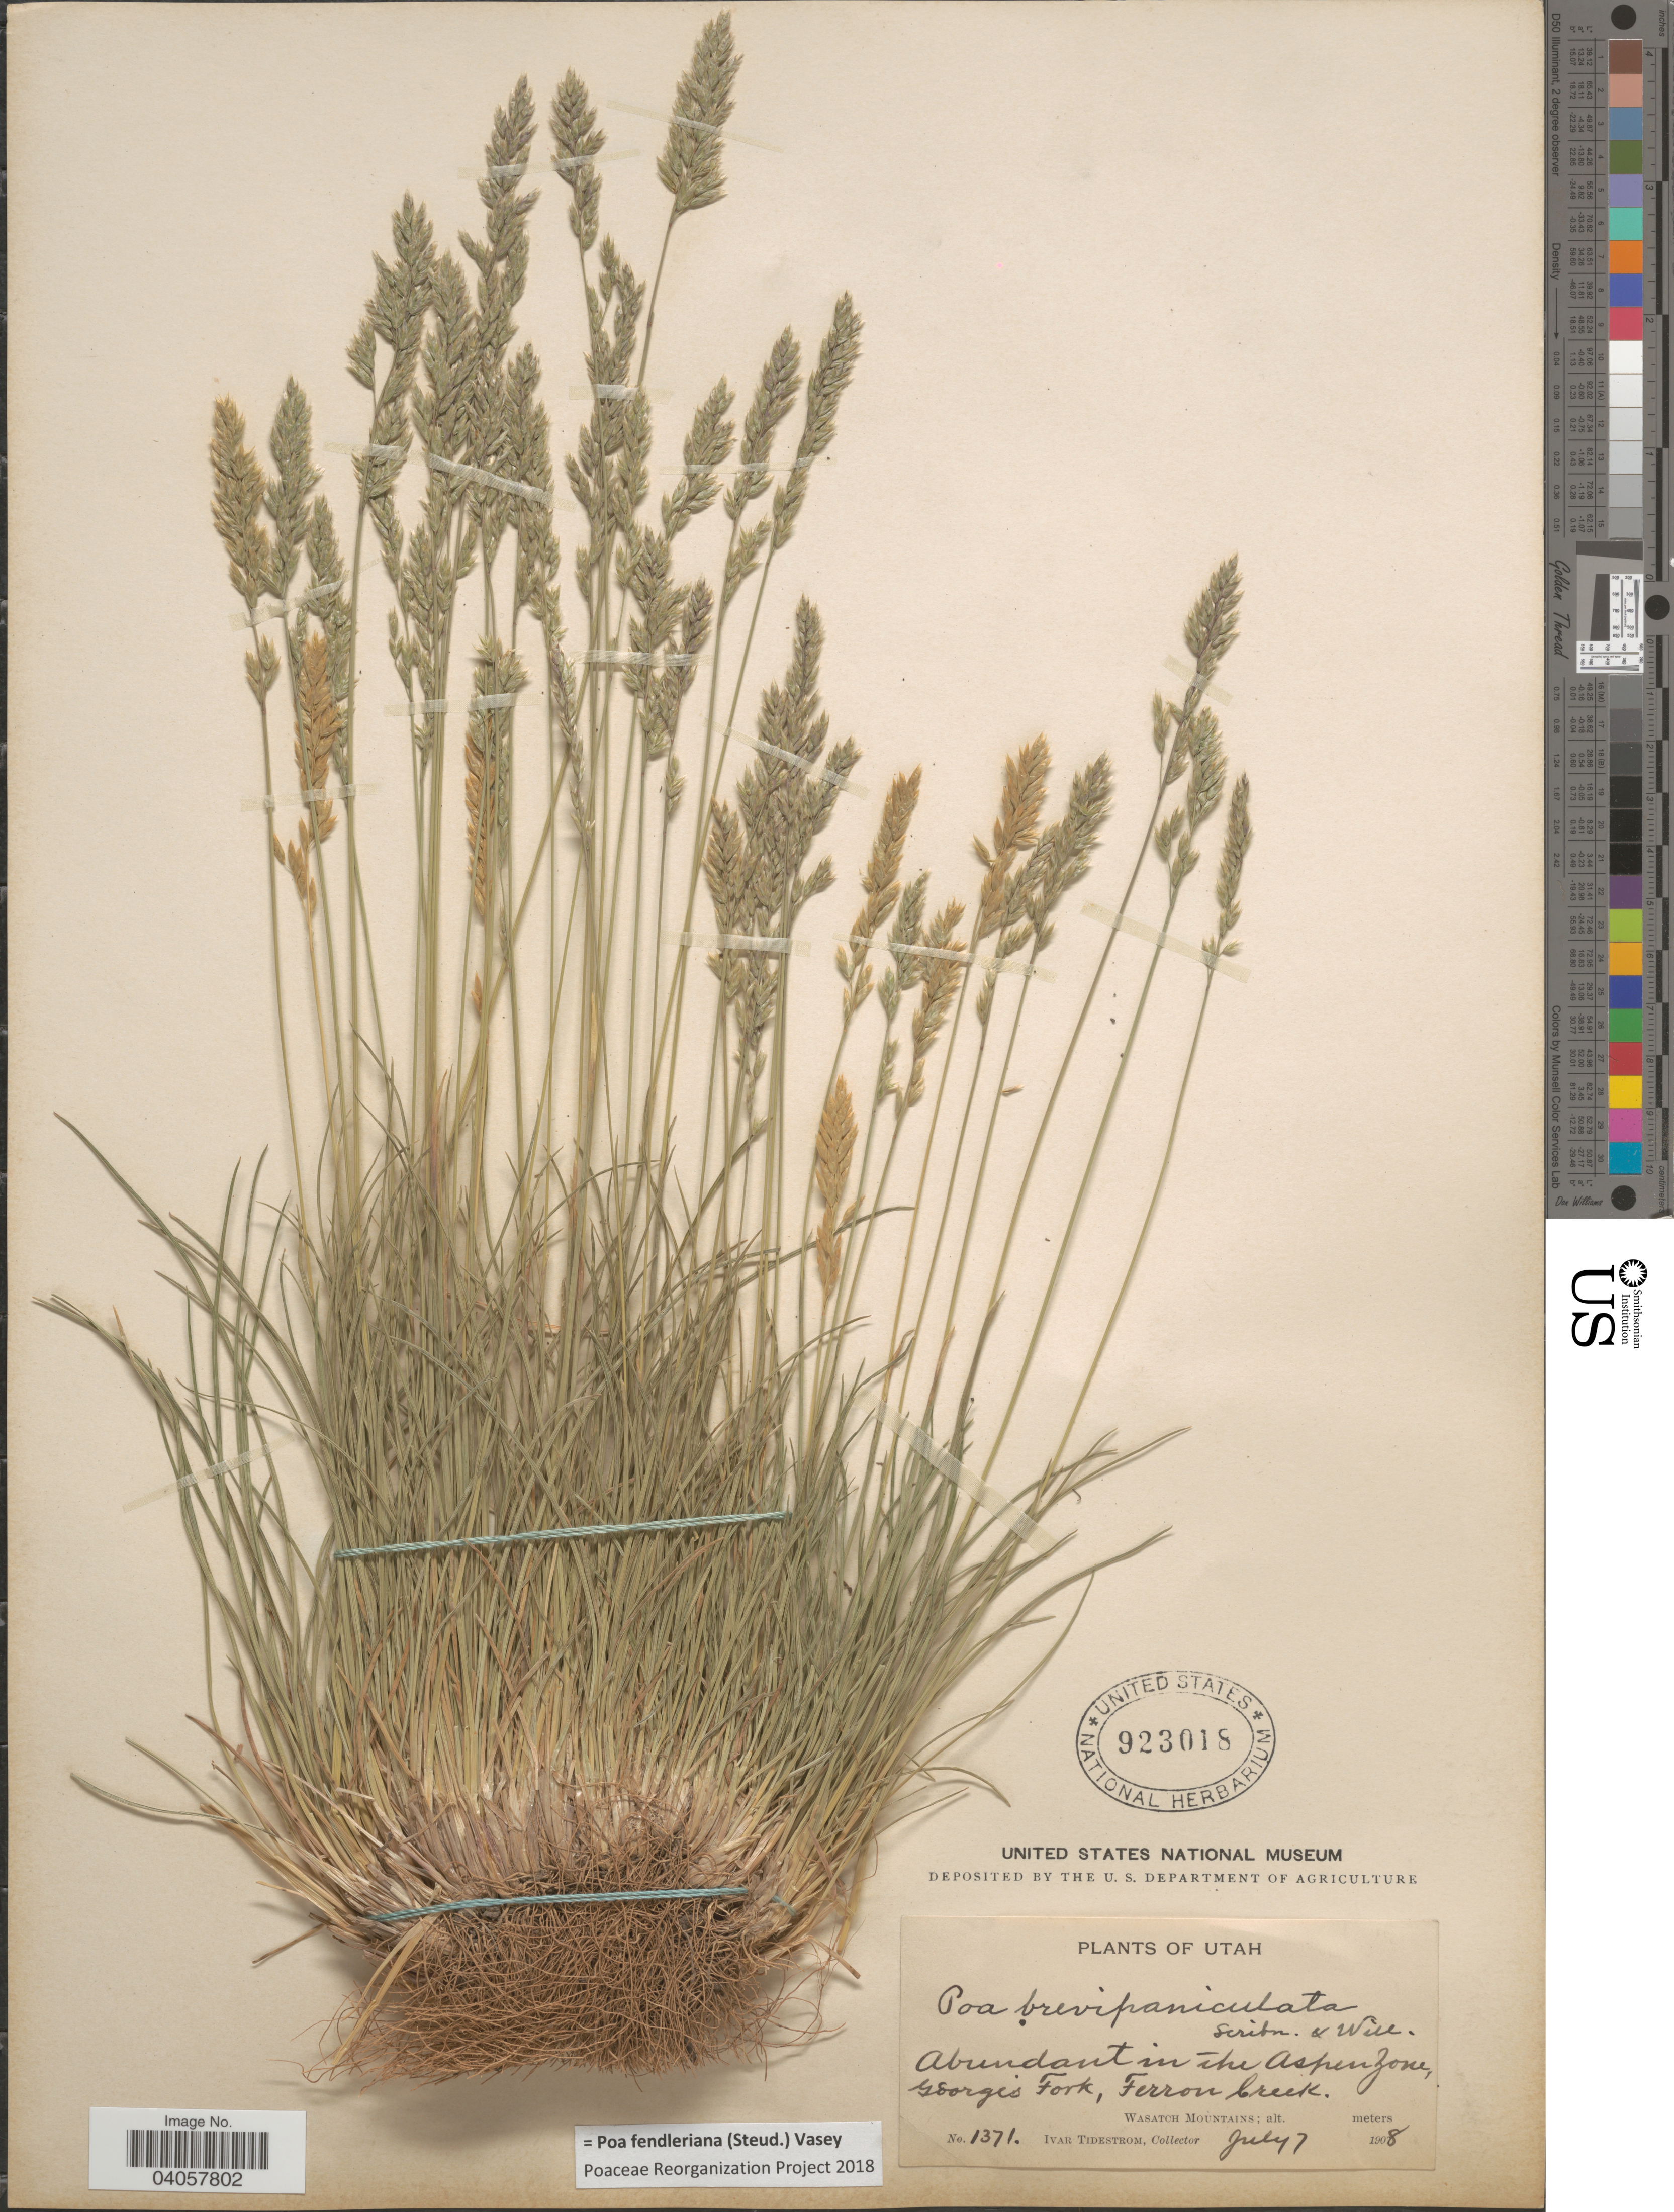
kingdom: Plantae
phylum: Tracheophyta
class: Liliopsida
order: Poales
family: Poaceae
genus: Poa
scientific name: Poa fendleriana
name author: (Steud.) Vasey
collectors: I. F. Tidestrom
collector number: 1371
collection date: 1908-07-07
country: United States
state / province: Utah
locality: In the Aspen Zone, George's Fork, Ferron Creek. Wasatch Mountains.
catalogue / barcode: US 923018